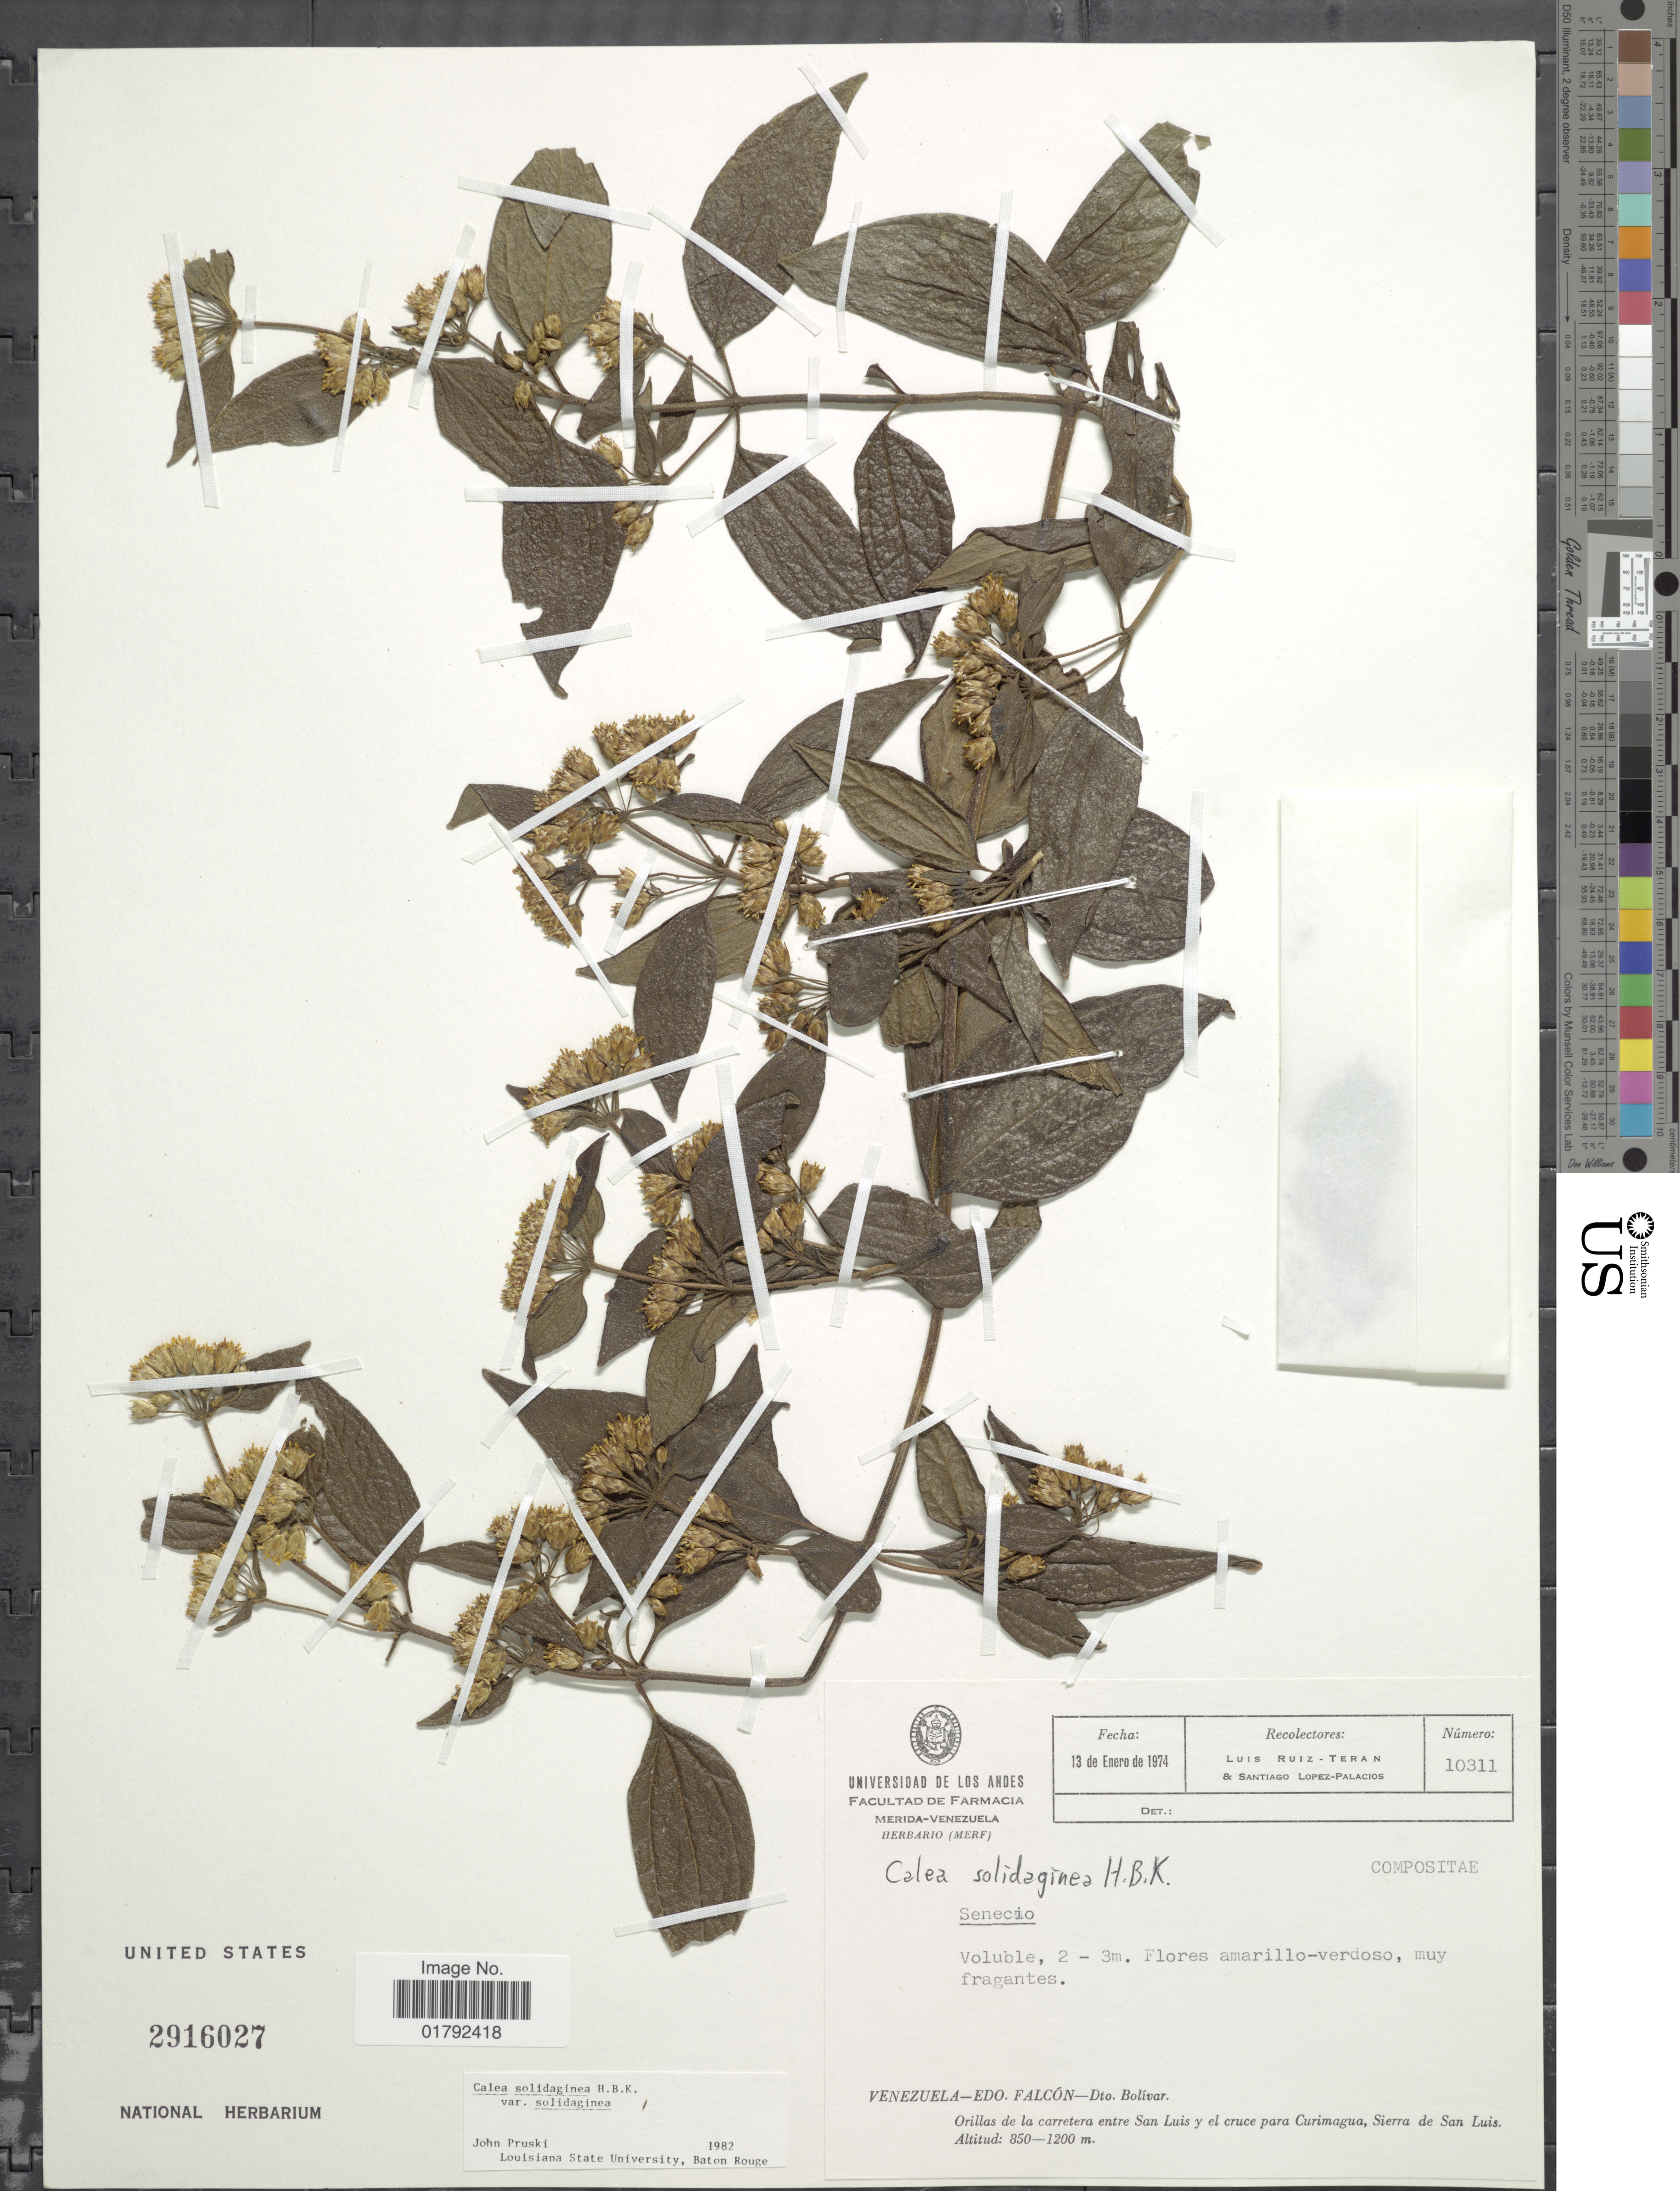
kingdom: Plantae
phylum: Tracheophyta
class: Magnoliopsida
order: Asterales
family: Asteraceae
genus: Calea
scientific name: Calea solidaginea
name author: Kunth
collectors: L. E. Ruíz-Terán & S. López-Palacios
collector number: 10311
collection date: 1974-01-13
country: Venezuela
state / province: Falcón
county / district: Bolívar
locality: Dto. Bolivar, orillas de la carretera entre San Luis y el cruce para Curimagua, Sierra de San Luis.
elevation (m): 850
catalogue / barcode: US 2916027